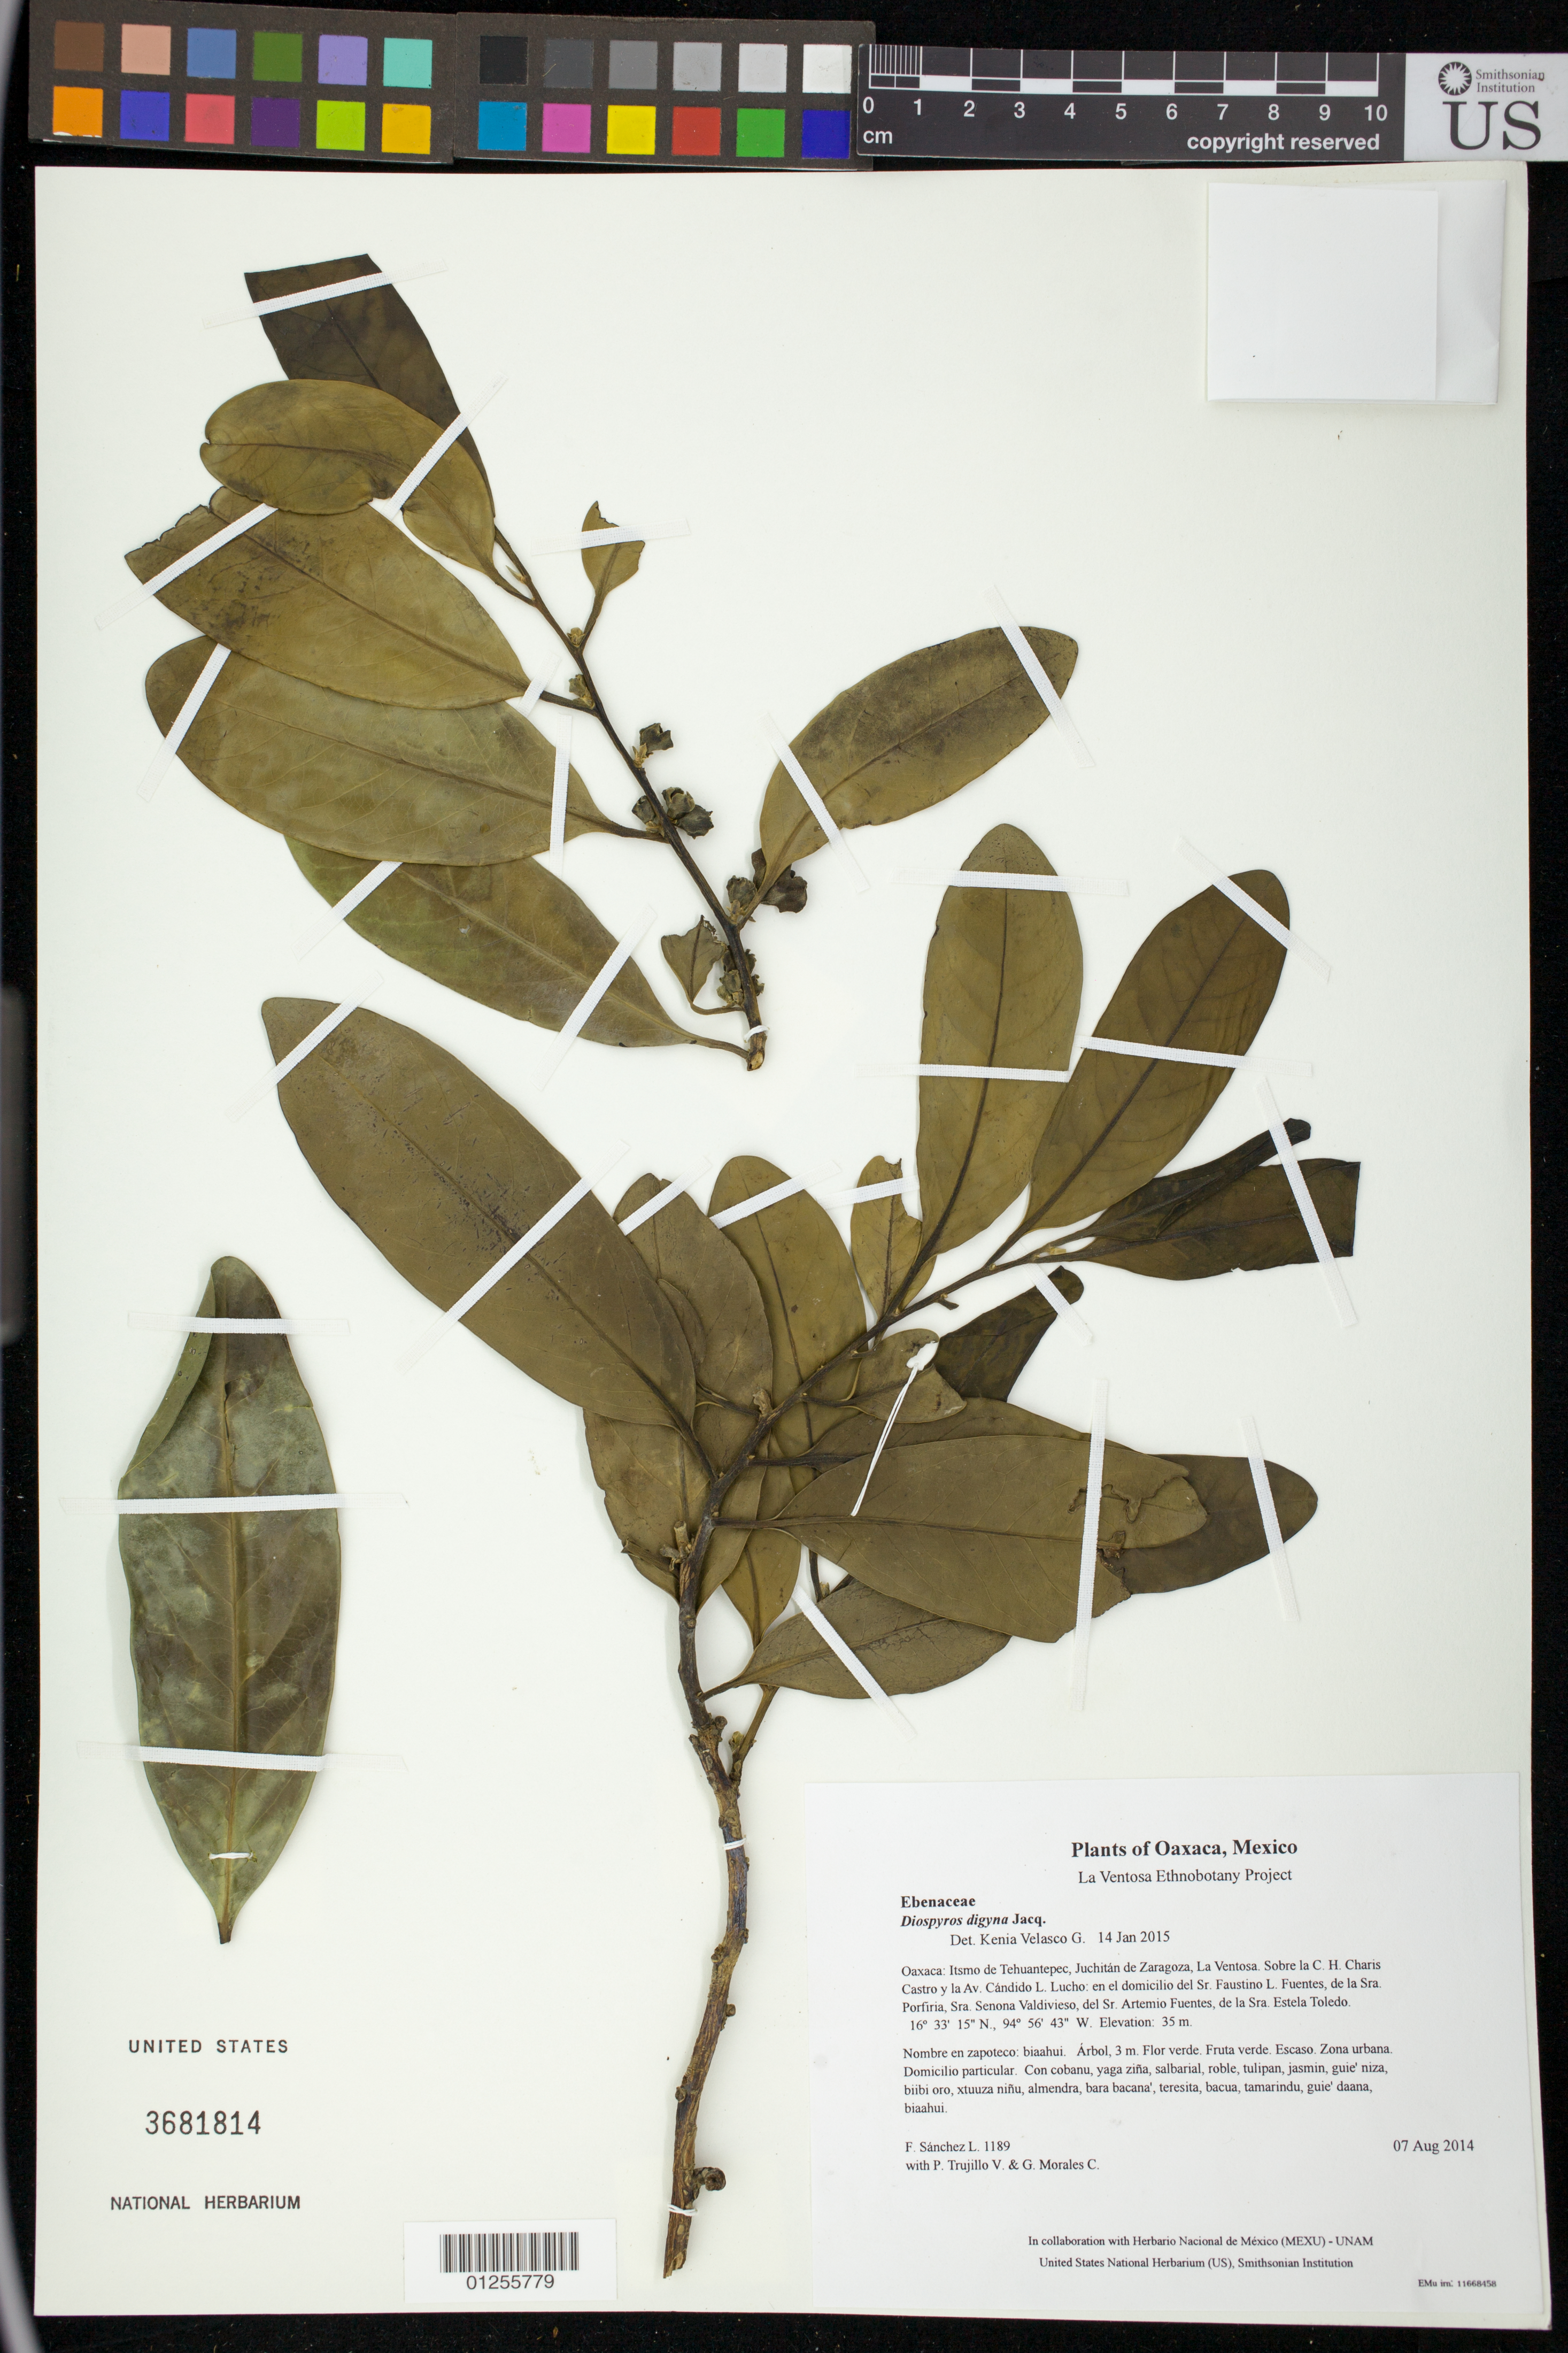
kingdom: Plantae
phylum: Tracheophyta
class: Magnoliopsida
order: Ericales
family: Ebenaceae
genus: Diospyros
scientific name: Diospyros digyna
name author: Jacq.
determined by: Velasco G., Kenia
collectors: F. Sánchez L., P. Trujillo V. & G. Morales C.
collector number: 1189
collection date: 2014-08-07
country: Mexico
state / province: Oaxaca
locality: Itsmo de Tehuantepec, Juchitán de Zaragoza, La Ventosa. Sobre la C. H. Charis Castro y la Av. Cándido L. Lucho: en el domicilio del Sr. Faustino L. Fuentes, de la Sra. Porfiria, Sra. Senona Valdivieso, del Sr. Artemio Fuentes, de la Sra. Estela Toledo.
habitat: Zona urbana. Domicilio particular.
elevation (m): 35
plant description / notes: MEXU, US; Yaga. 3 m. Guie' naga'. Cuaananaxhi naga'. Huaxie'.; zapote negro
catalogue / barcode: US 3681814